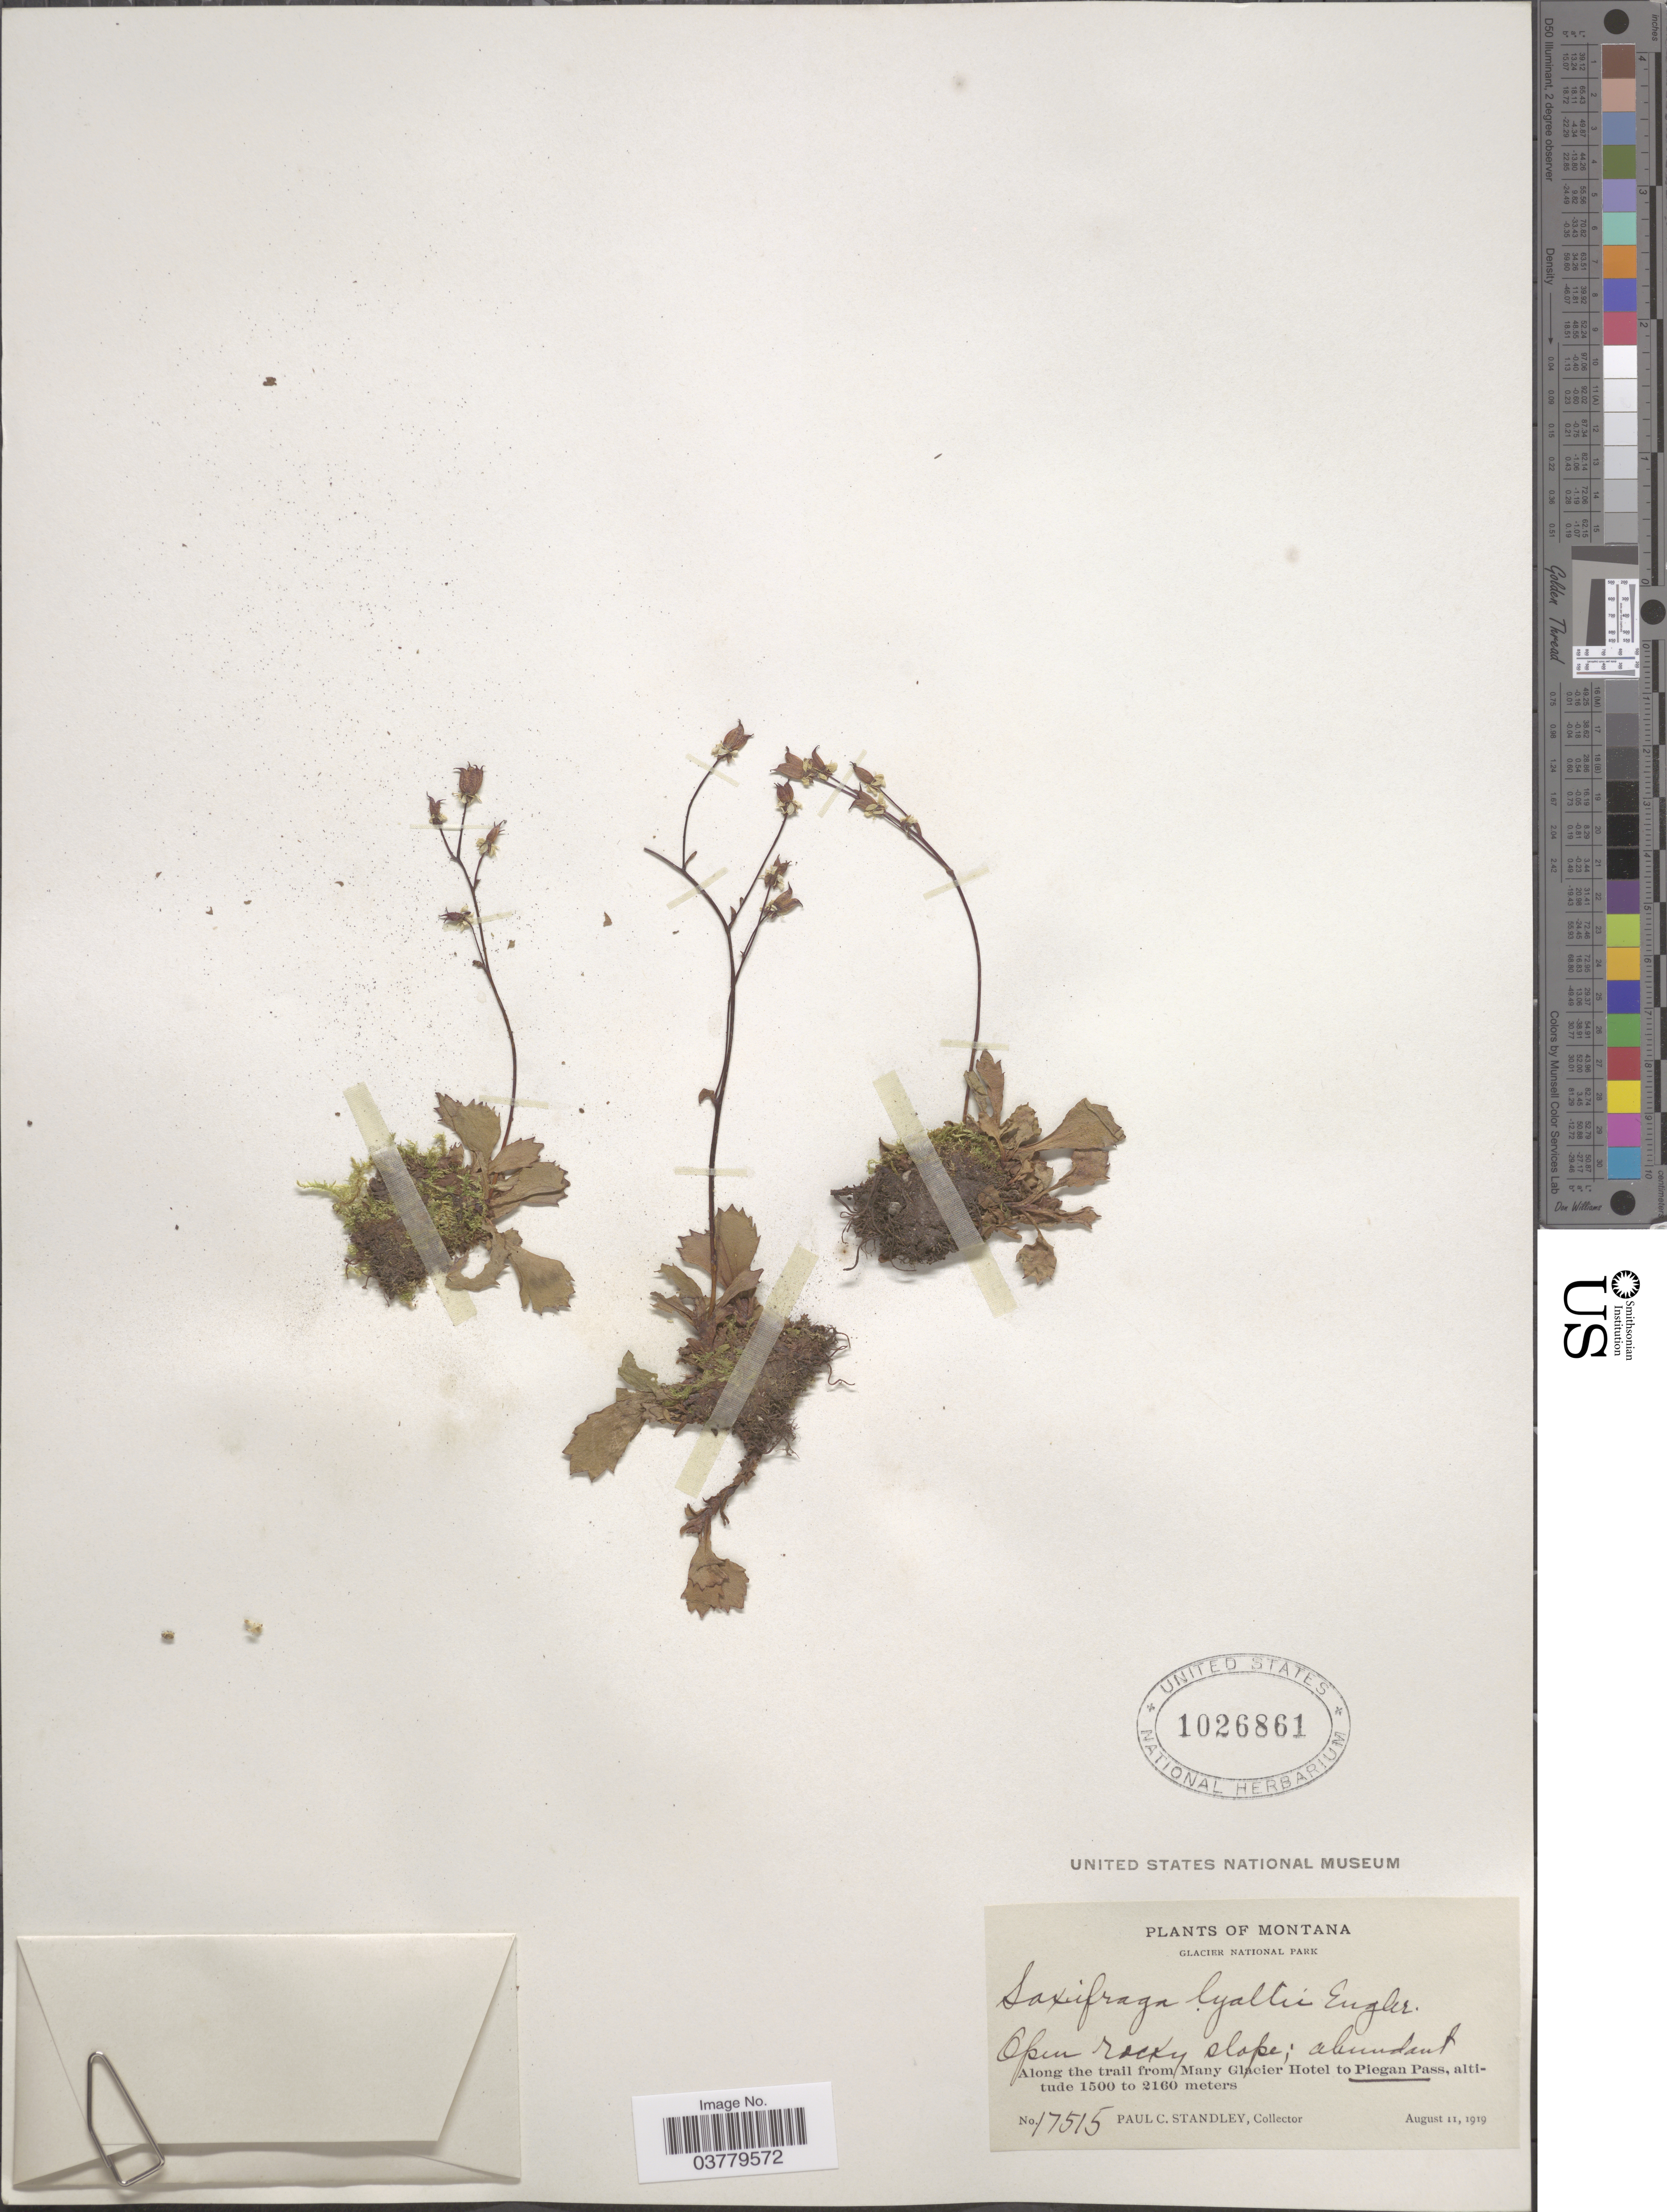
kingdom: Plantae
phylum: Tracheophyta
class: Magnoliopsida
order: Saxifragales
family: Saxifragaceae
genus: Micranthes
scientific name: Micranthes lyalii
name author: (Engl.) Small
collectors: P. C. Standley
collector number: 17515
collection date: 1919-08-11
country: United States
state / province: Montana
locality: Glacier National Park. Along the trail from Many Glacier Hotel to Piegan Pass.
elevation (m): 1500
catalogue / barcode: US 1026861